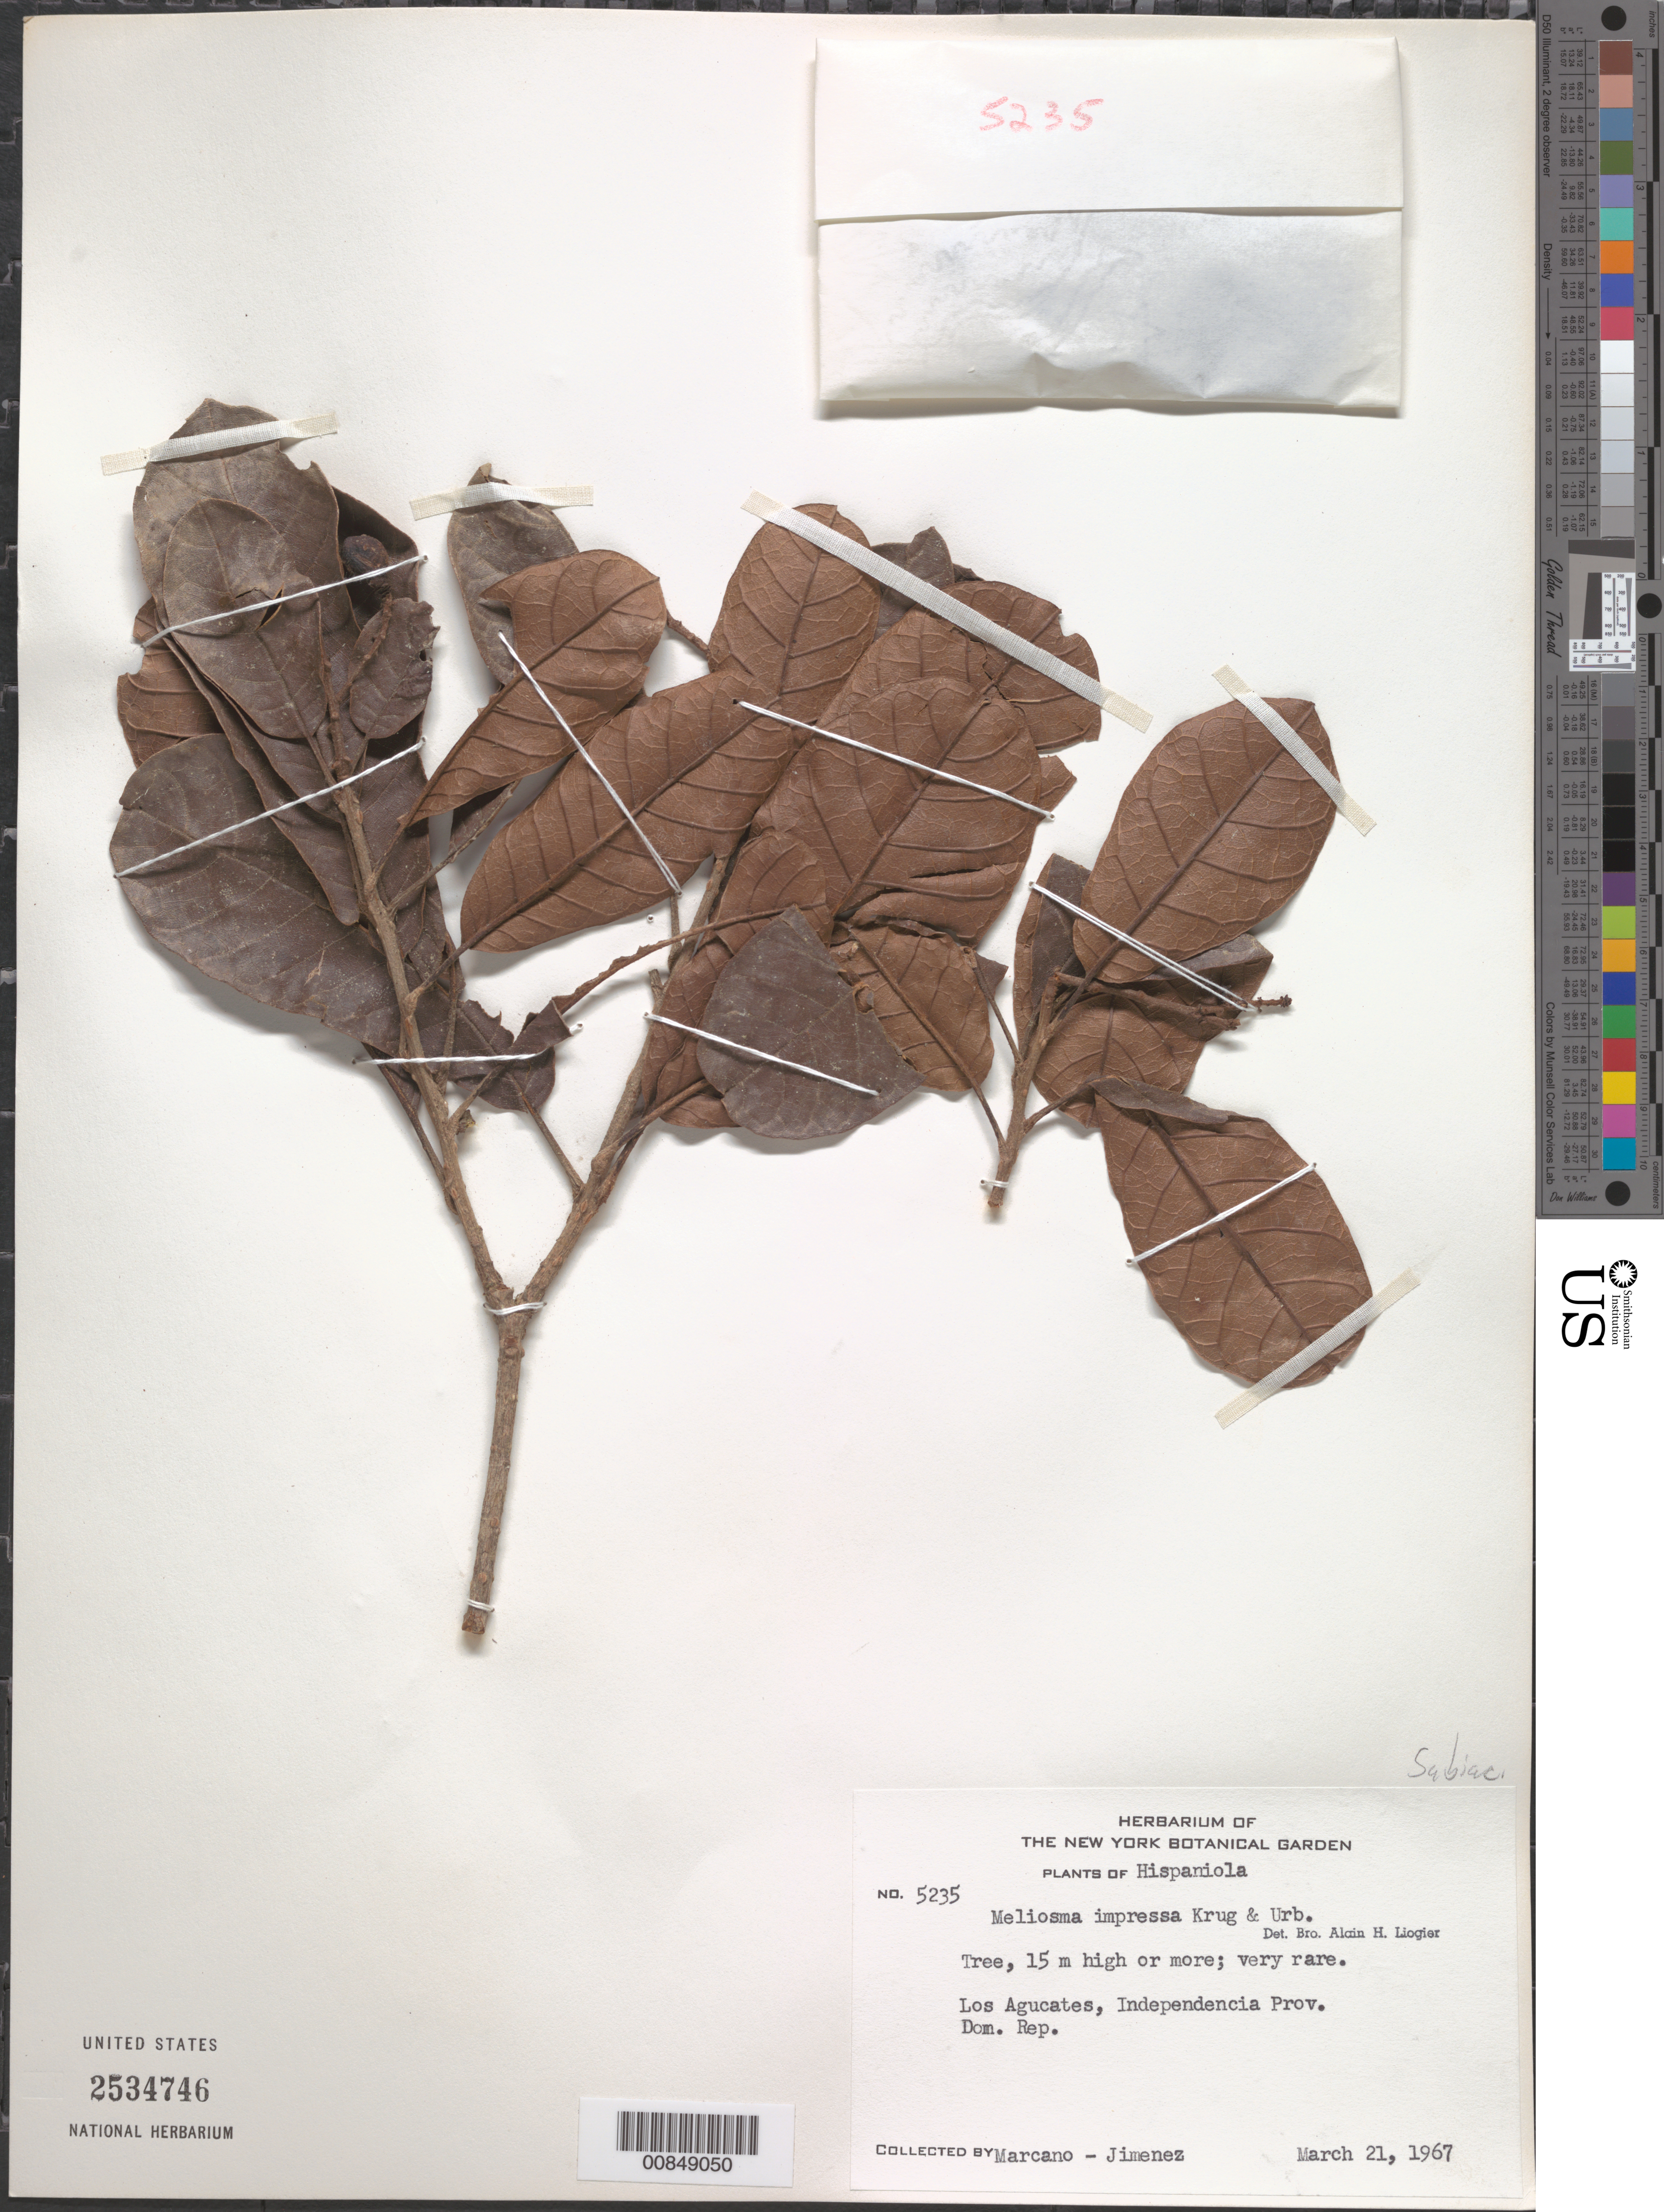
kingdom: Plantae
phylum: Tracheophyta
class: Magnoliopsida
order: Proteales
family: Sabiaceae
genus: Meliosma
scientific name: Meliosma impressa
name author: Krug & Urb.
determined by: Liogier, Alain H.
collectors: E. J. Marcano F. & J. J. Jiménez Almonte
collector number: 5235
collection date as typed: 21 Mar 1967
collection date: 1967-03-21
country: Dominican Republic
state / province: Independencia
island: Hispaniola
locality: Los Agucates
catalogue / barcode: US 2534746